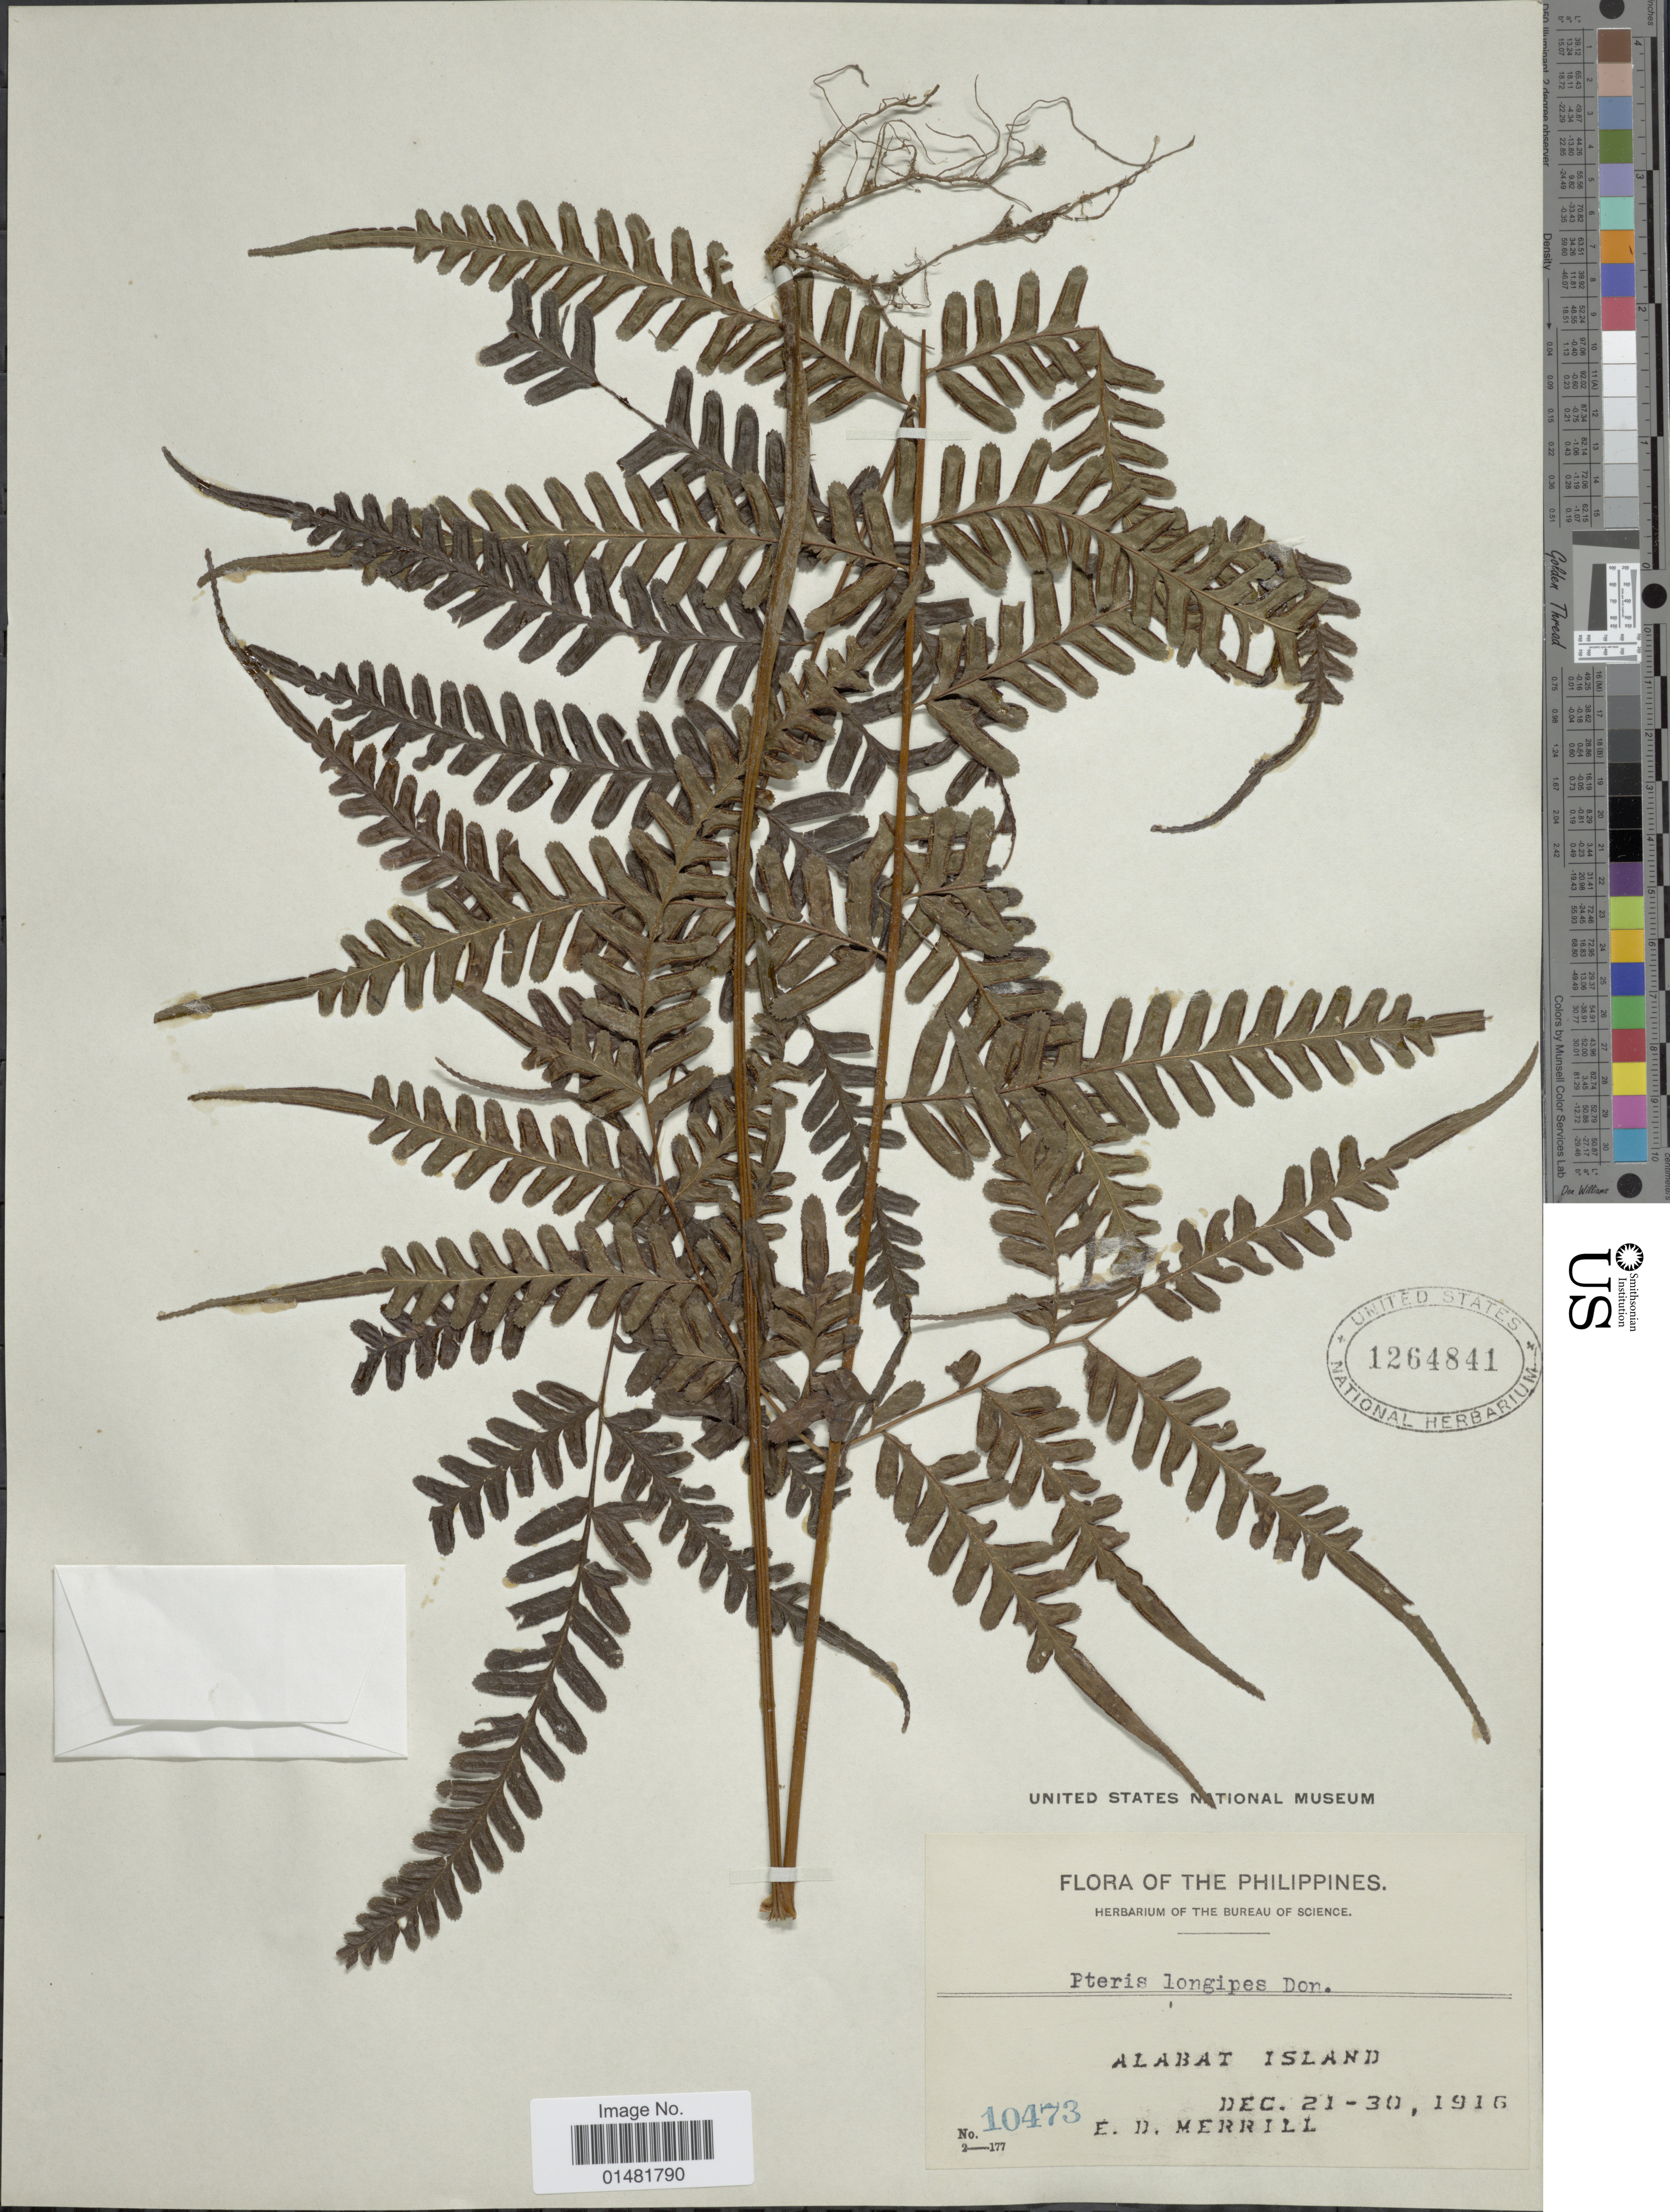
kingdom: Plantae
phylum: Tracheophyta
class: Polypodiopsida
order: Polypodiales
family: Pteridaceae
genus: Pteris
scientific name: Pteris longipes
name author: D. Don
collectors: E. D. Merrill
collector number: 10473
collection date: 1916-12-21/1916-12-30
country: Philippines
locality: Alabat Island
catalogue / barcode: US 1264841